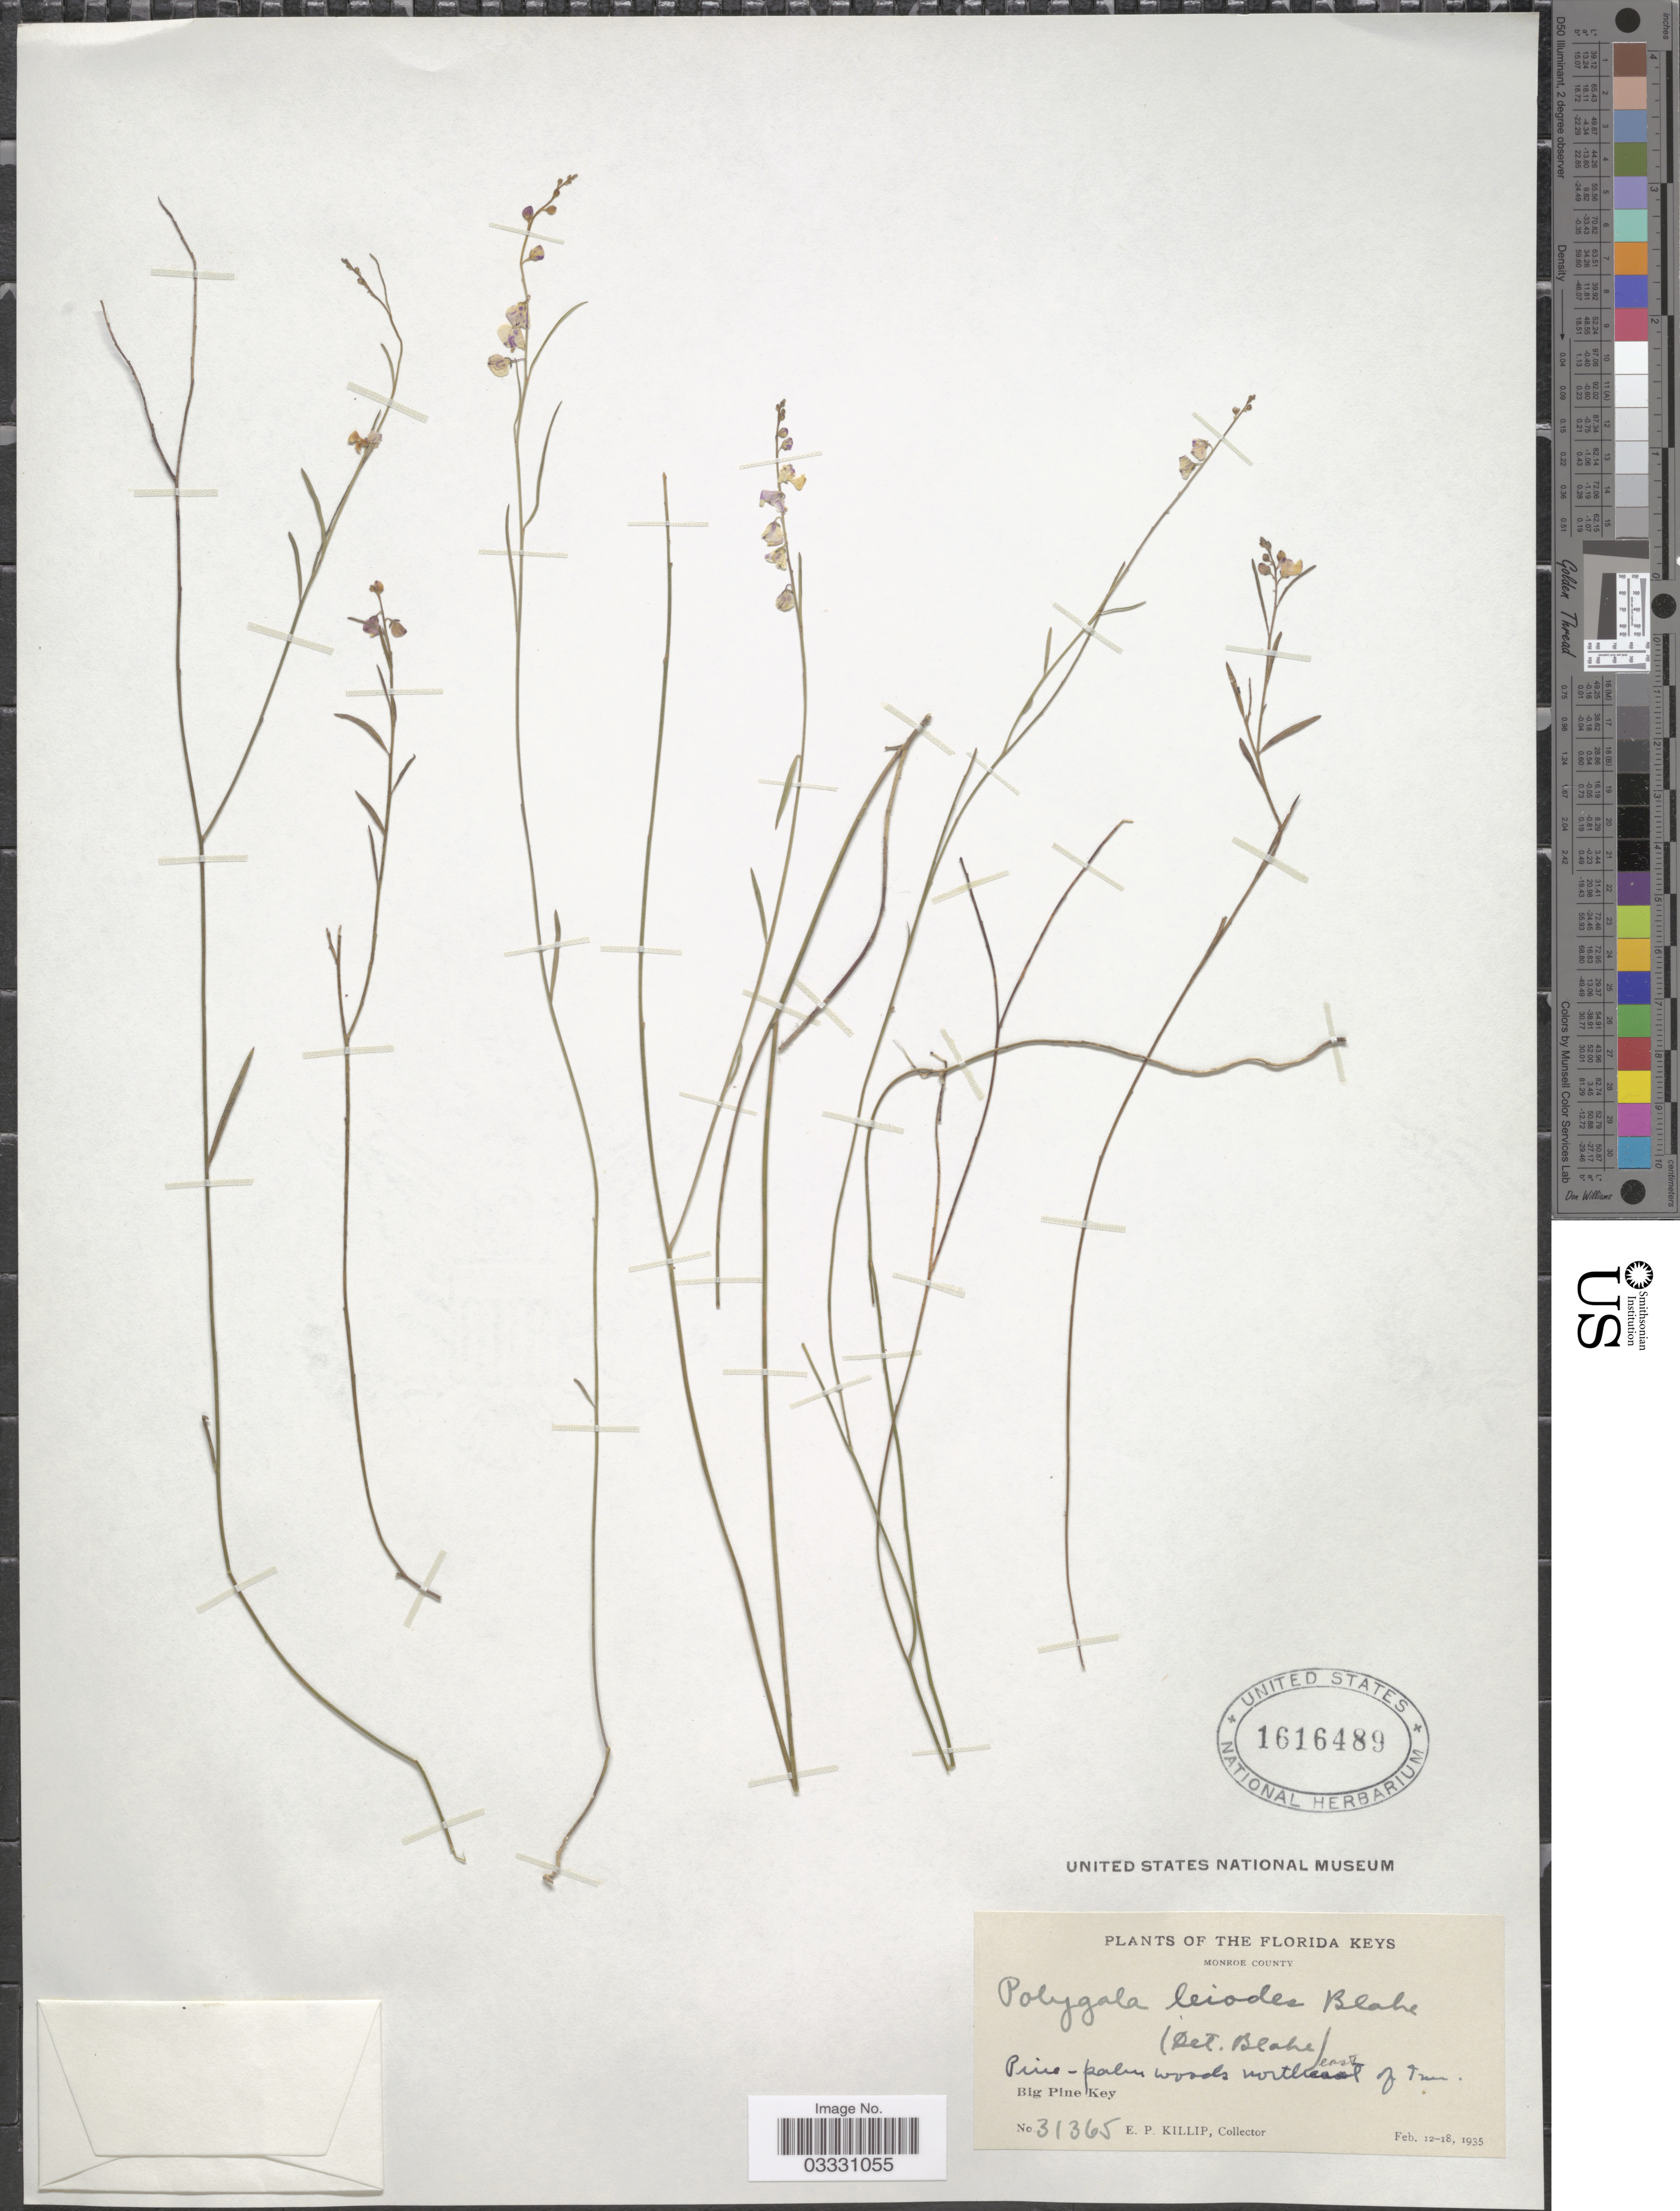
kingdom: Plantae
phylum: Tracheophyta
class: Magnoliopsida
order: Fabales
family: Polygalaceae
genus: Polygala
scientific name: Polygala grandiflora var. leiodes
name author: S.F. Blake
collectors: E. P. Killip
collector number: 31365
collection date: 1935-02-12/1935-02-18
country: United States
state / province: Florida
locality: The Florida Keys. Pine-palm woods northeast of Inn. Monroe County. Big Pine Key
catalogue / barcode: US 1616489